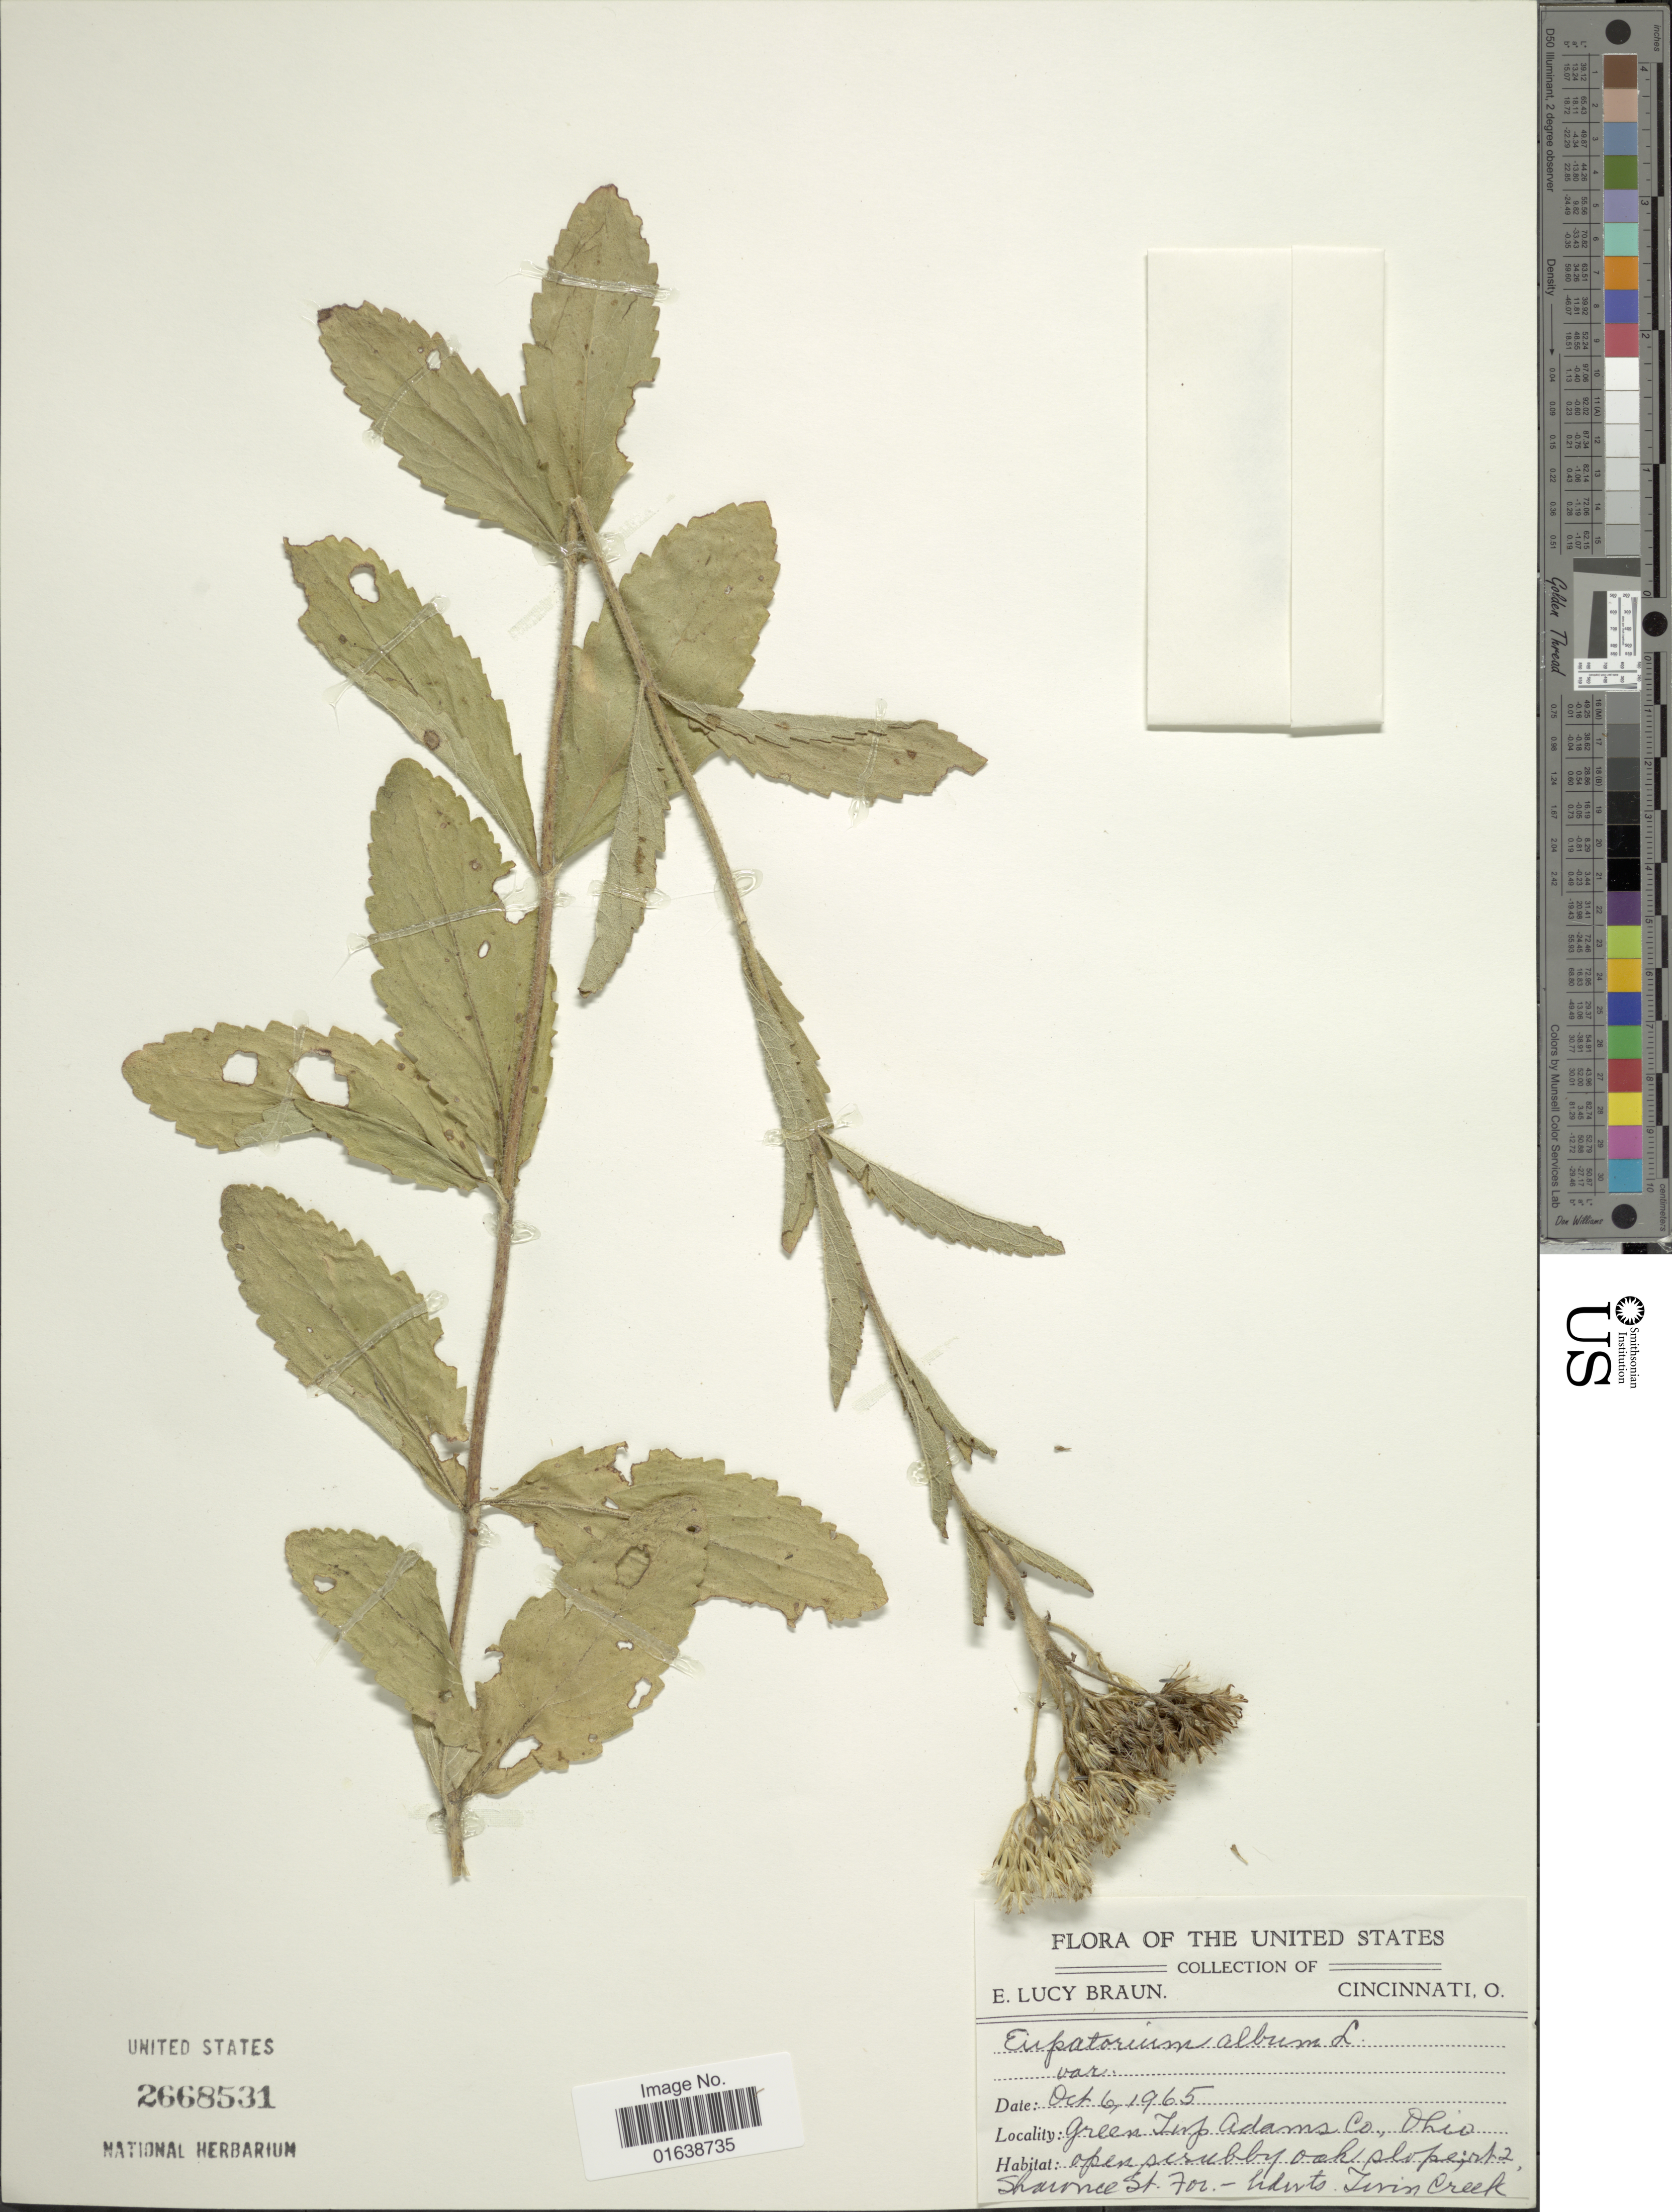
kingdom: Plantae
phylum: Tracheophyta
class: Magnoliopsida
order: Asterales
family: Asteraceae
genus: Eupatorium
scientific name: Eupatorium album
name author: L.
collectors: E. L. Braun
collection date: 1965-10-06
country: United States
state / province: Ohio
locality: Green Imp. Adams Co. Ohio. open shrubby oak slope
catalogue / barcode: US 2668531